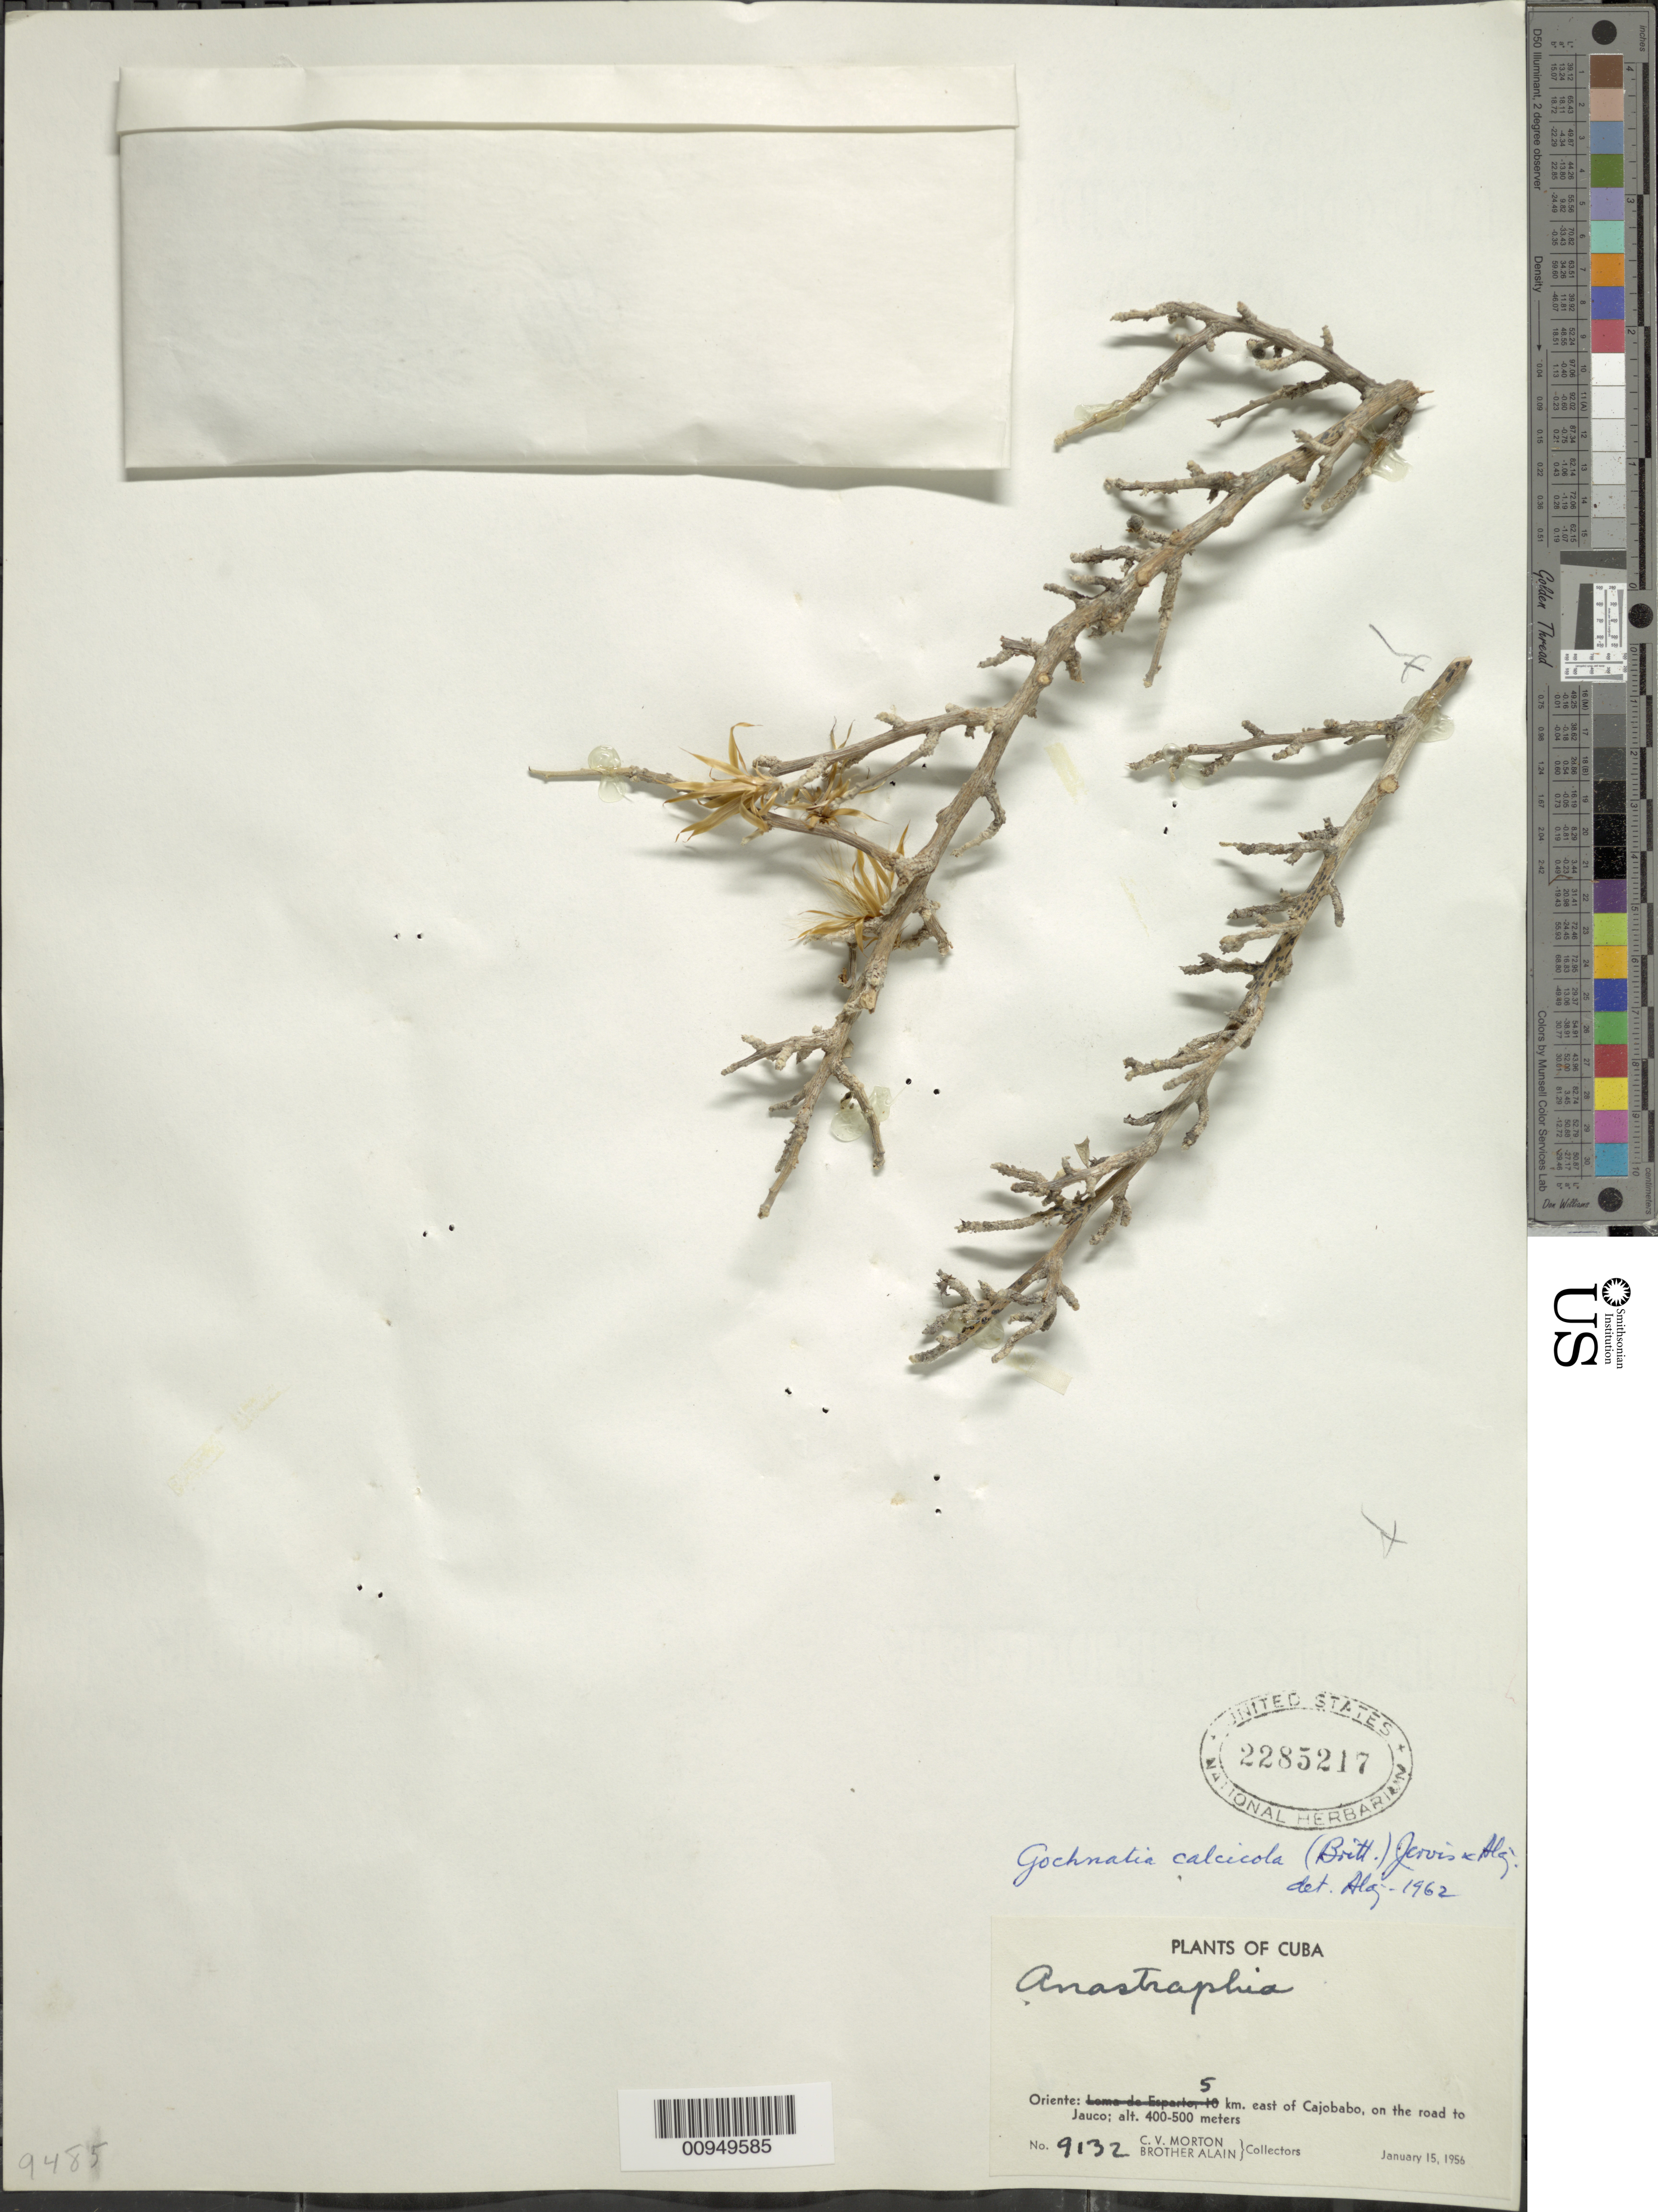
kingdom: Plantae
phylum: Tracheophyta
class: Magnoliopsida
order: Asterales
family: Asteraceae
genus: Anastraphia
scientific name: Anastraphia calcicola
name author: Britton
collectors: C. V. Morton & A. H. Liogier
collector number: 9132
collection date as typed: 15 Jan 1956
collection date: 1956-01-15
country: Cuba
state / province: Oriente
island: Cuba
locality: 5 km E of Cajobabo, on the road to Jauco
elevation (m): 400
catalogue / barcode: US 2285217